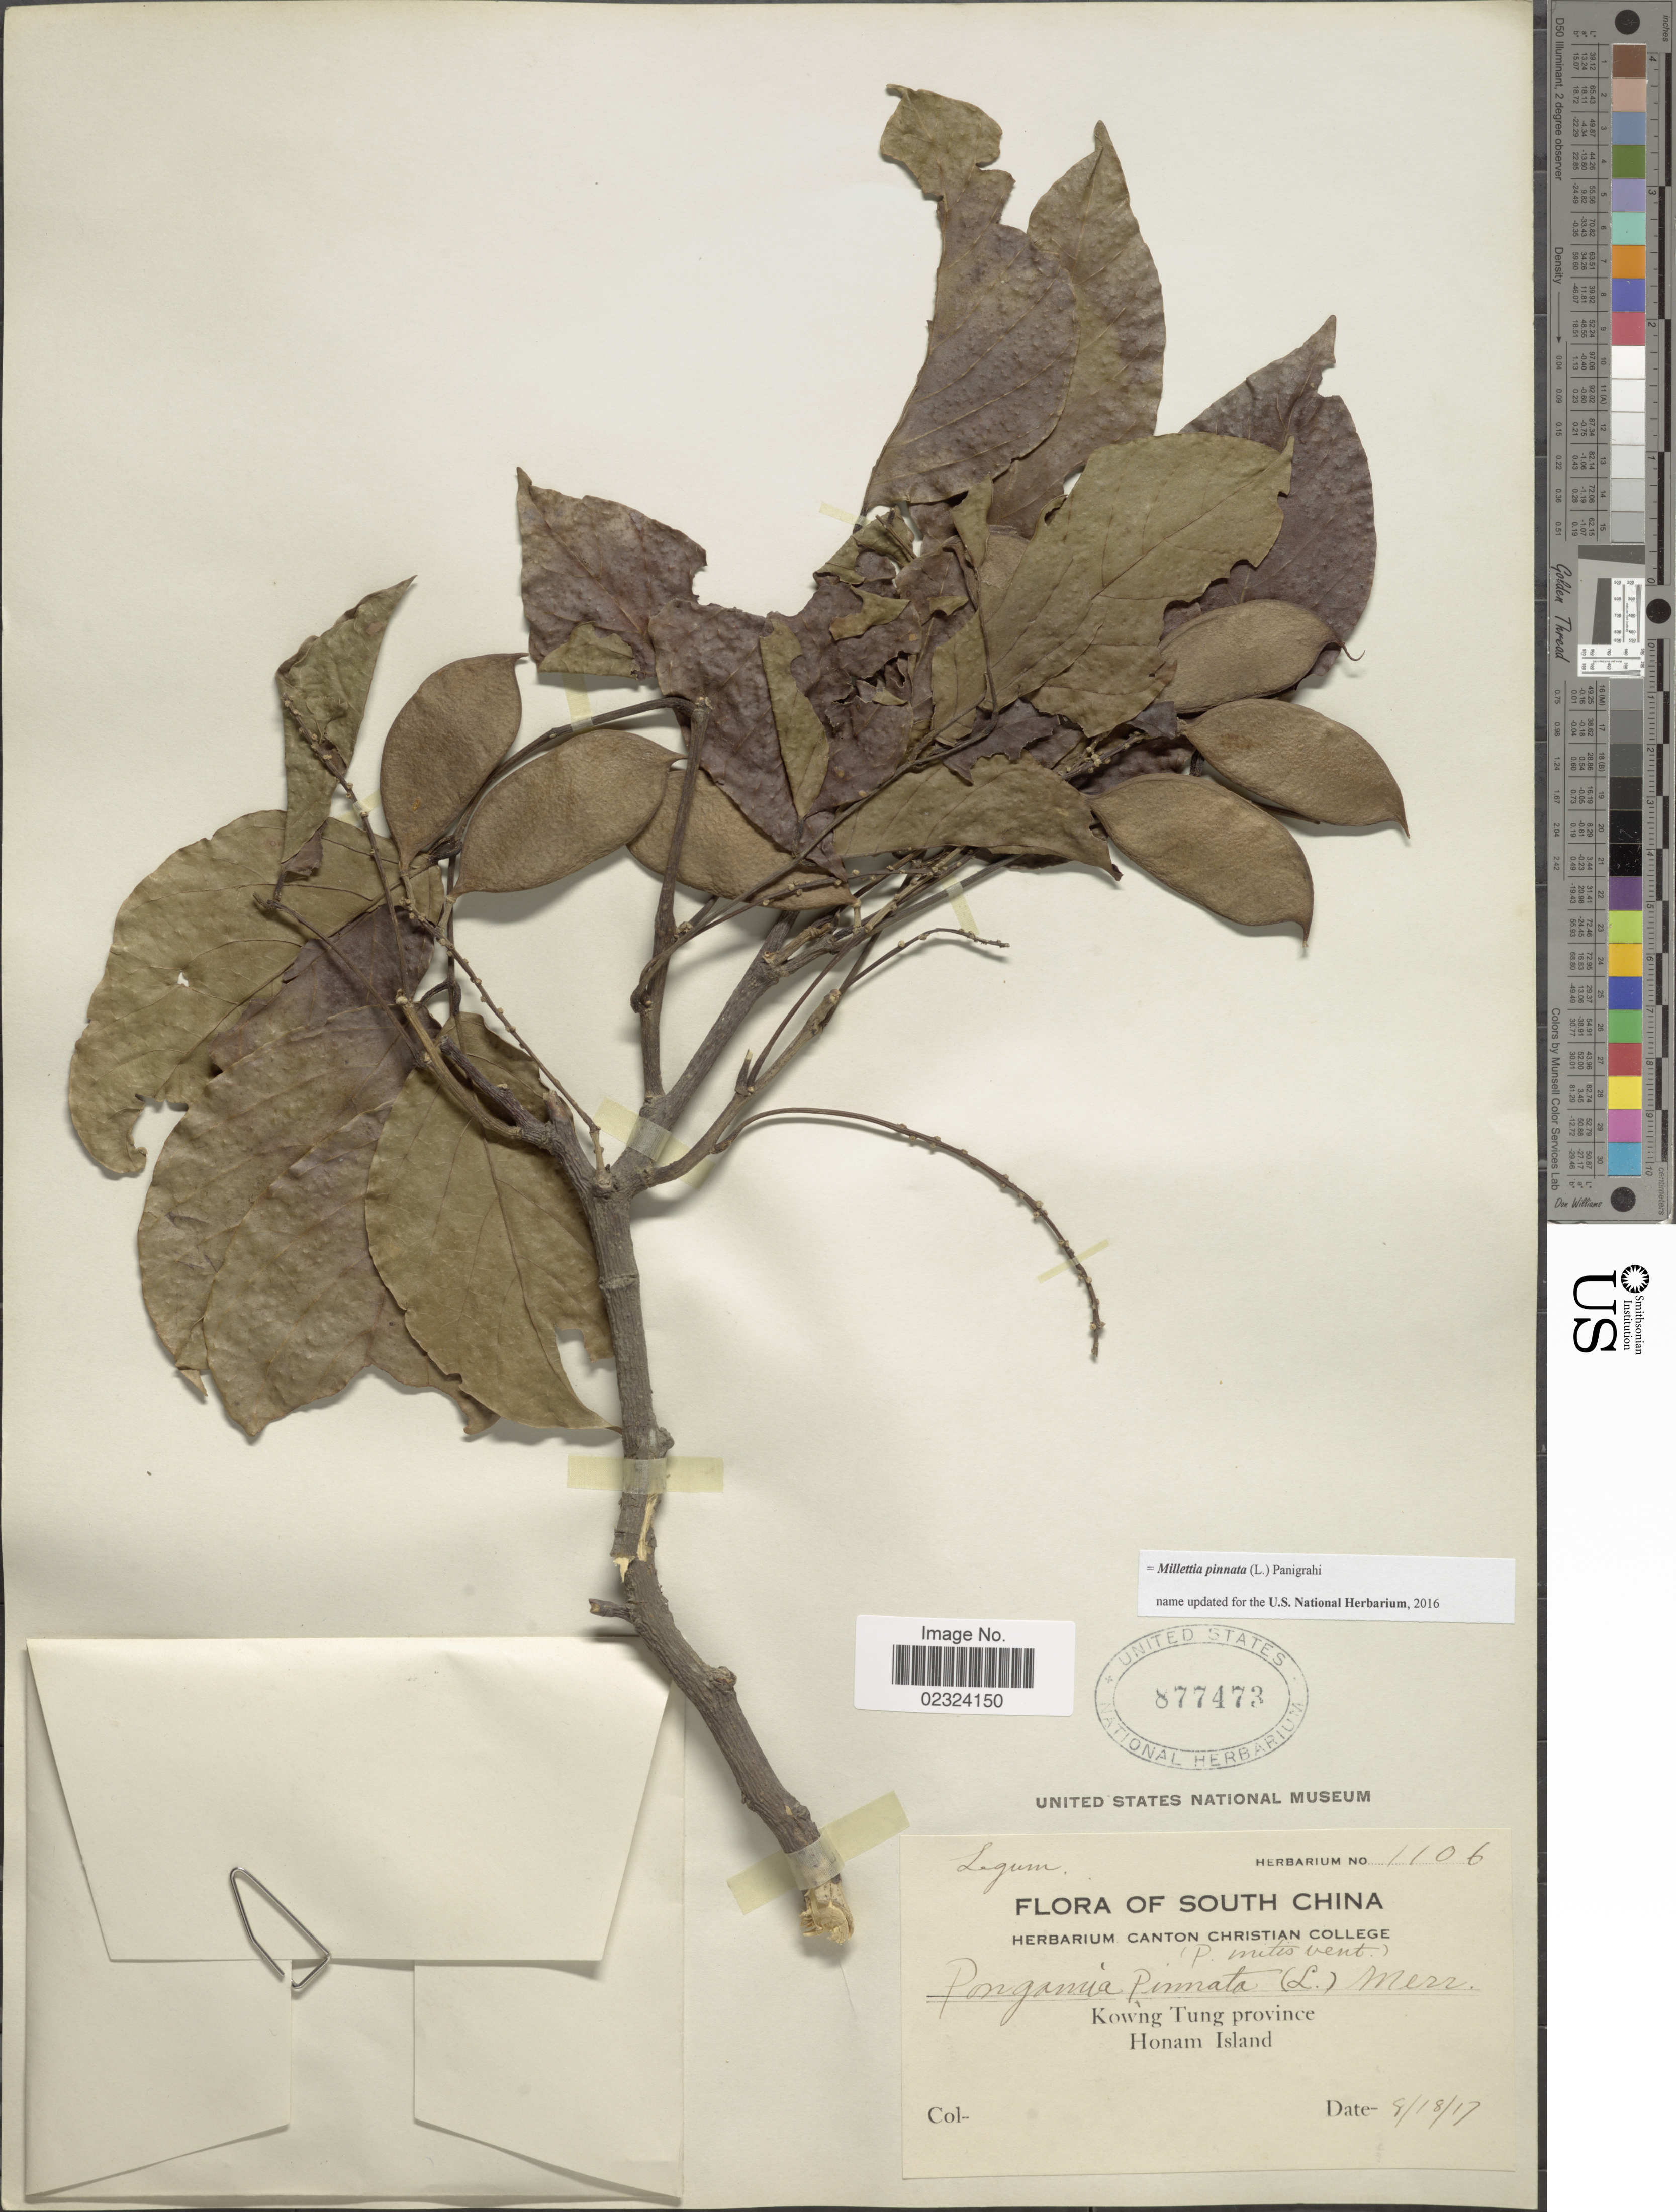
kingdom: Plantae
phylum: Tracheophyta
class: Magnoliopsida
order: Fabales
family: Fabaceae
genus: Millettia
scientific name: Millettia pinnata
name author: (L.) Panigrahi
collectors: ex herb. Canton Christian College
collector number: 1106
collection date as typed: Transcribed d/m/y: 18/8/17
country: China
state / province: Guangdong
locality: South China. Kowng Tung Province, Honam Island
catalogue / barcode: US 877473